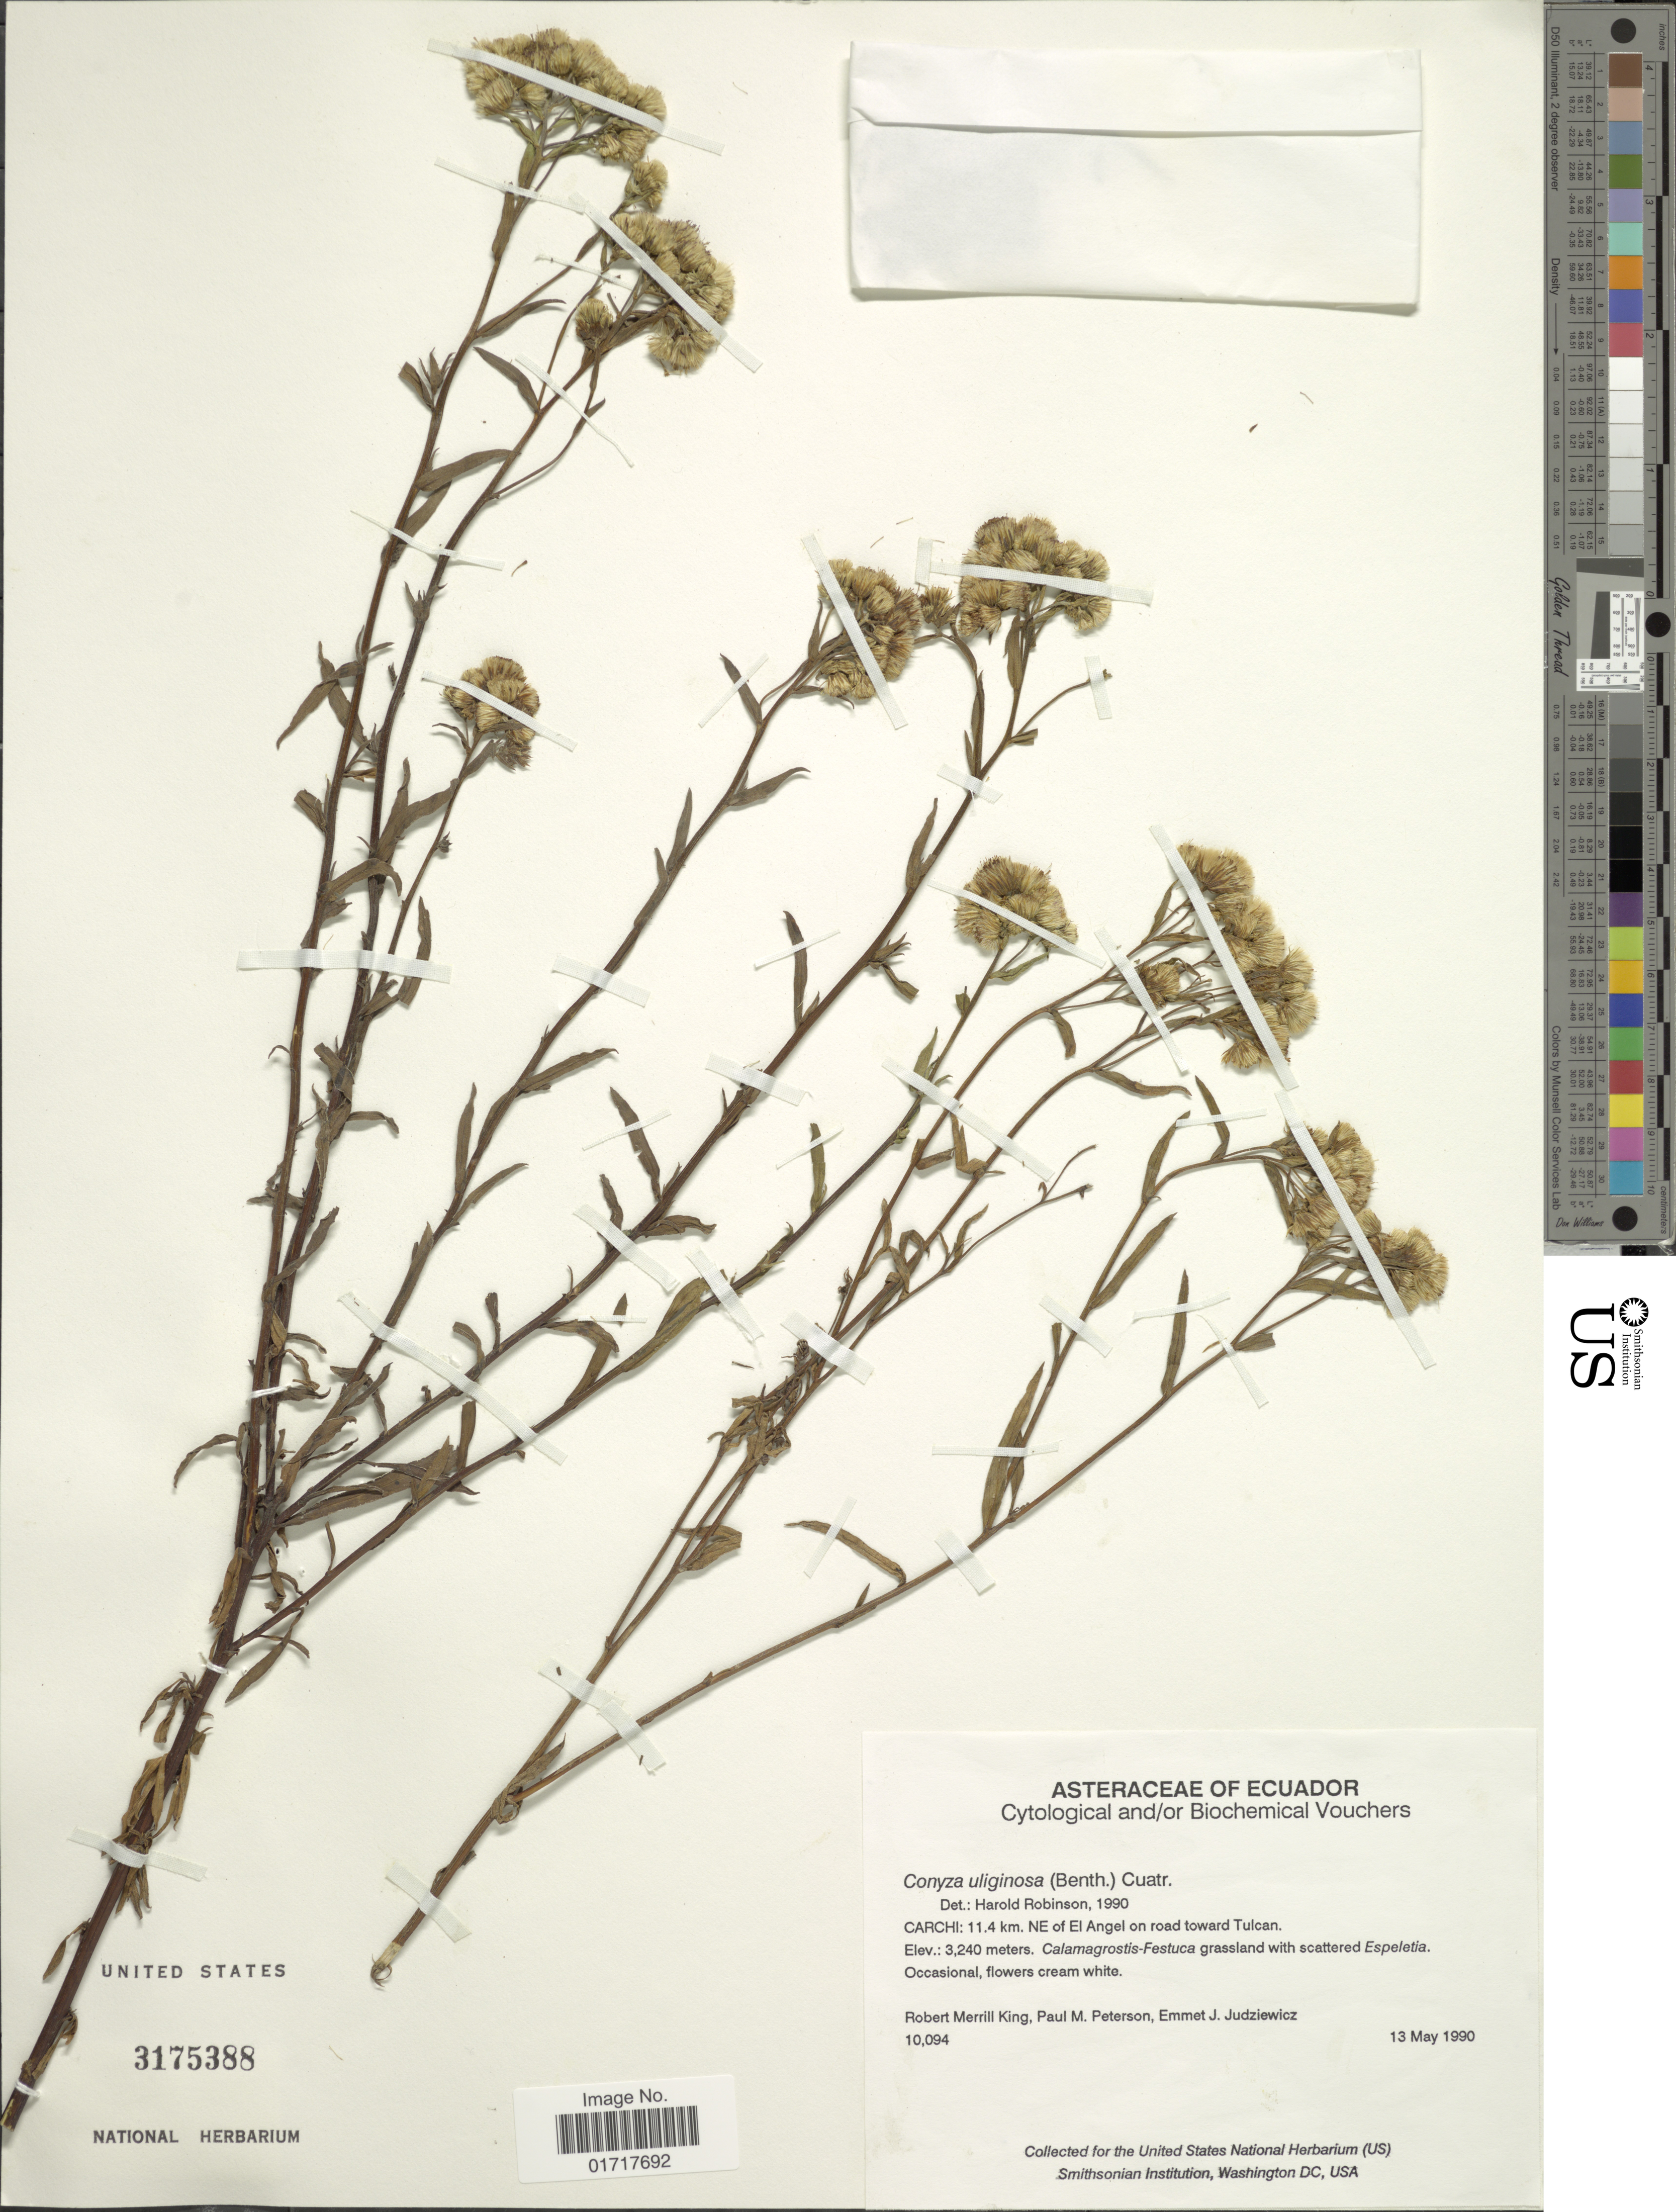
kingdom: Plantae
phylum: Tracheophyta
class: Magnoliopsida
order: Asterales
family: Asteraceae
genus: Conyza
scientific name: Conyza uliginosa var. colimbiana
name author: (Hieron.) Cuatrec.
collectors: R. M. King, P. M. Peterson & E. J. Judziewicz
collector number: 10094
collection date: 1990-05-13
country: Ecuador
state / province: Carchi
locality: Carchi: 11.4 km NE of El Angel on road toward Tulcan.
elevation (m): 3240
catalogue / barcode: US 3175388